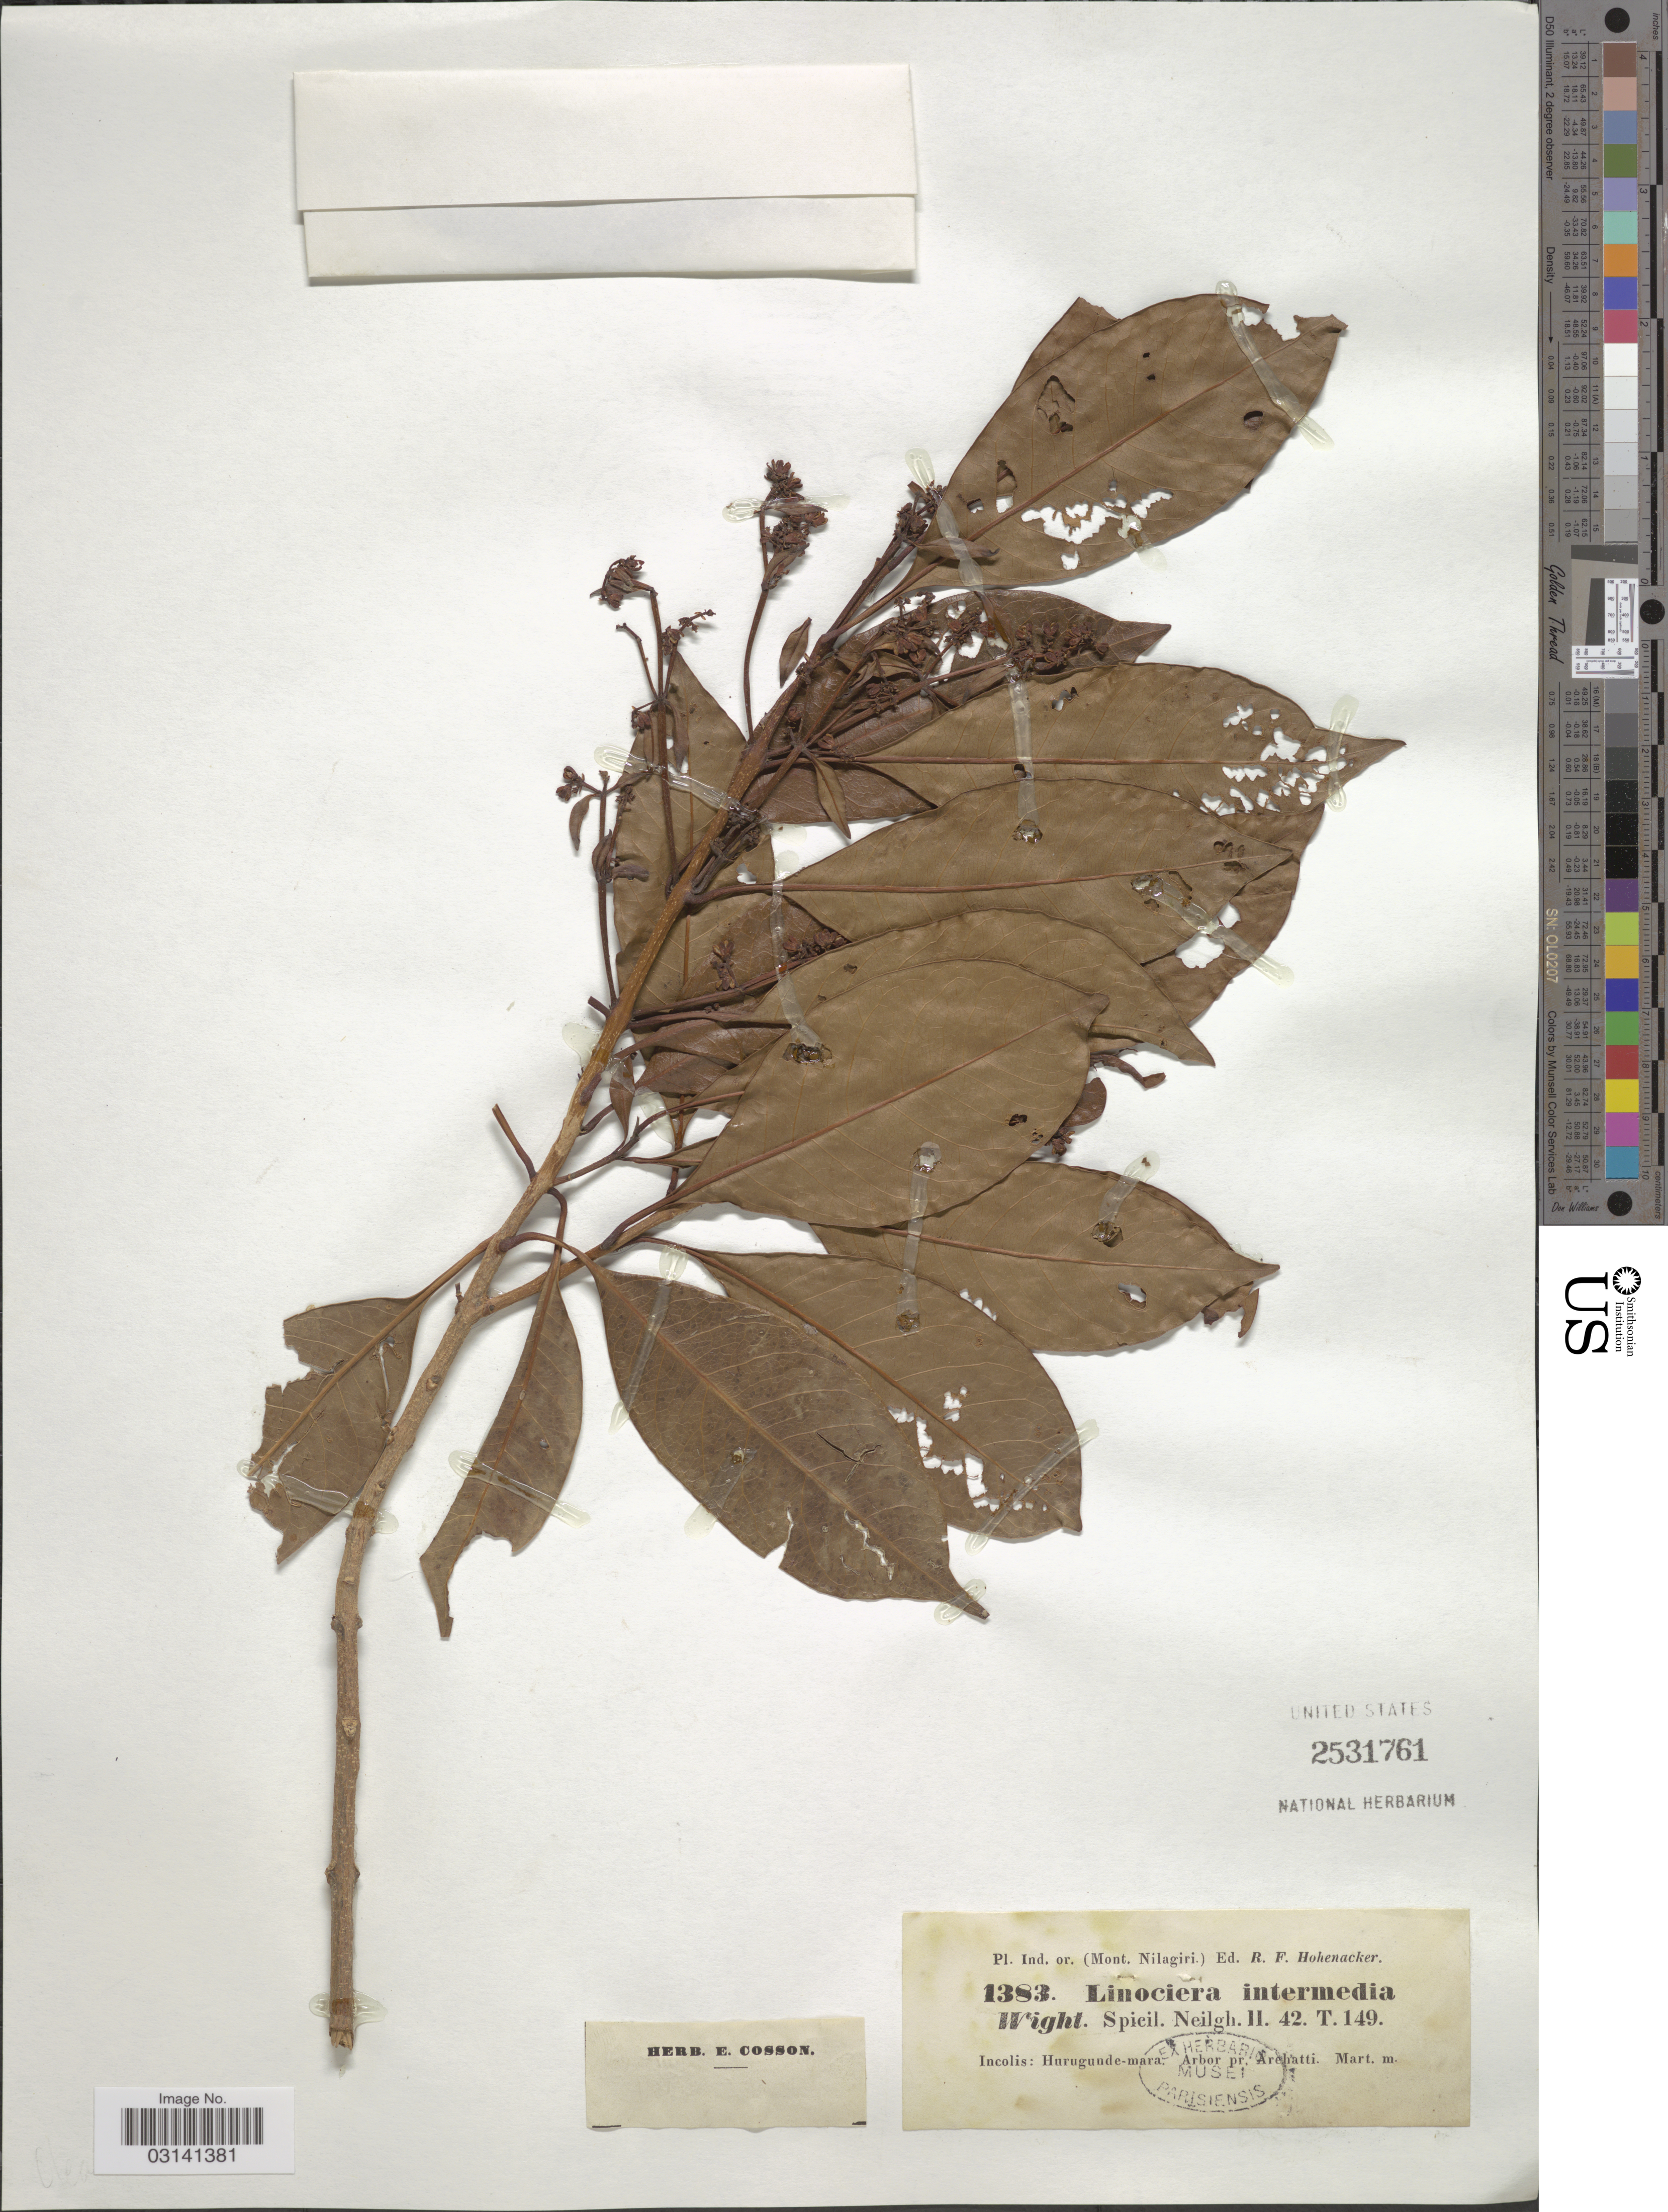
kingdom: Plantae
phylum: Tracheophyta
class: Magnoliopsida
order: Lamiales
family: Oleaceae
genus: Chionanthus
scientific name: Chionanthus ramiflorus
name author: Roxb.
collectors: R. F. Hohenacker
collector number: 1383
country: India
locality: Ind. or. (Mont. Nilagiri). Incolis: Hurugunde-mara. Abor pr. Arehatti.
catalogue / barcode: US 2531761